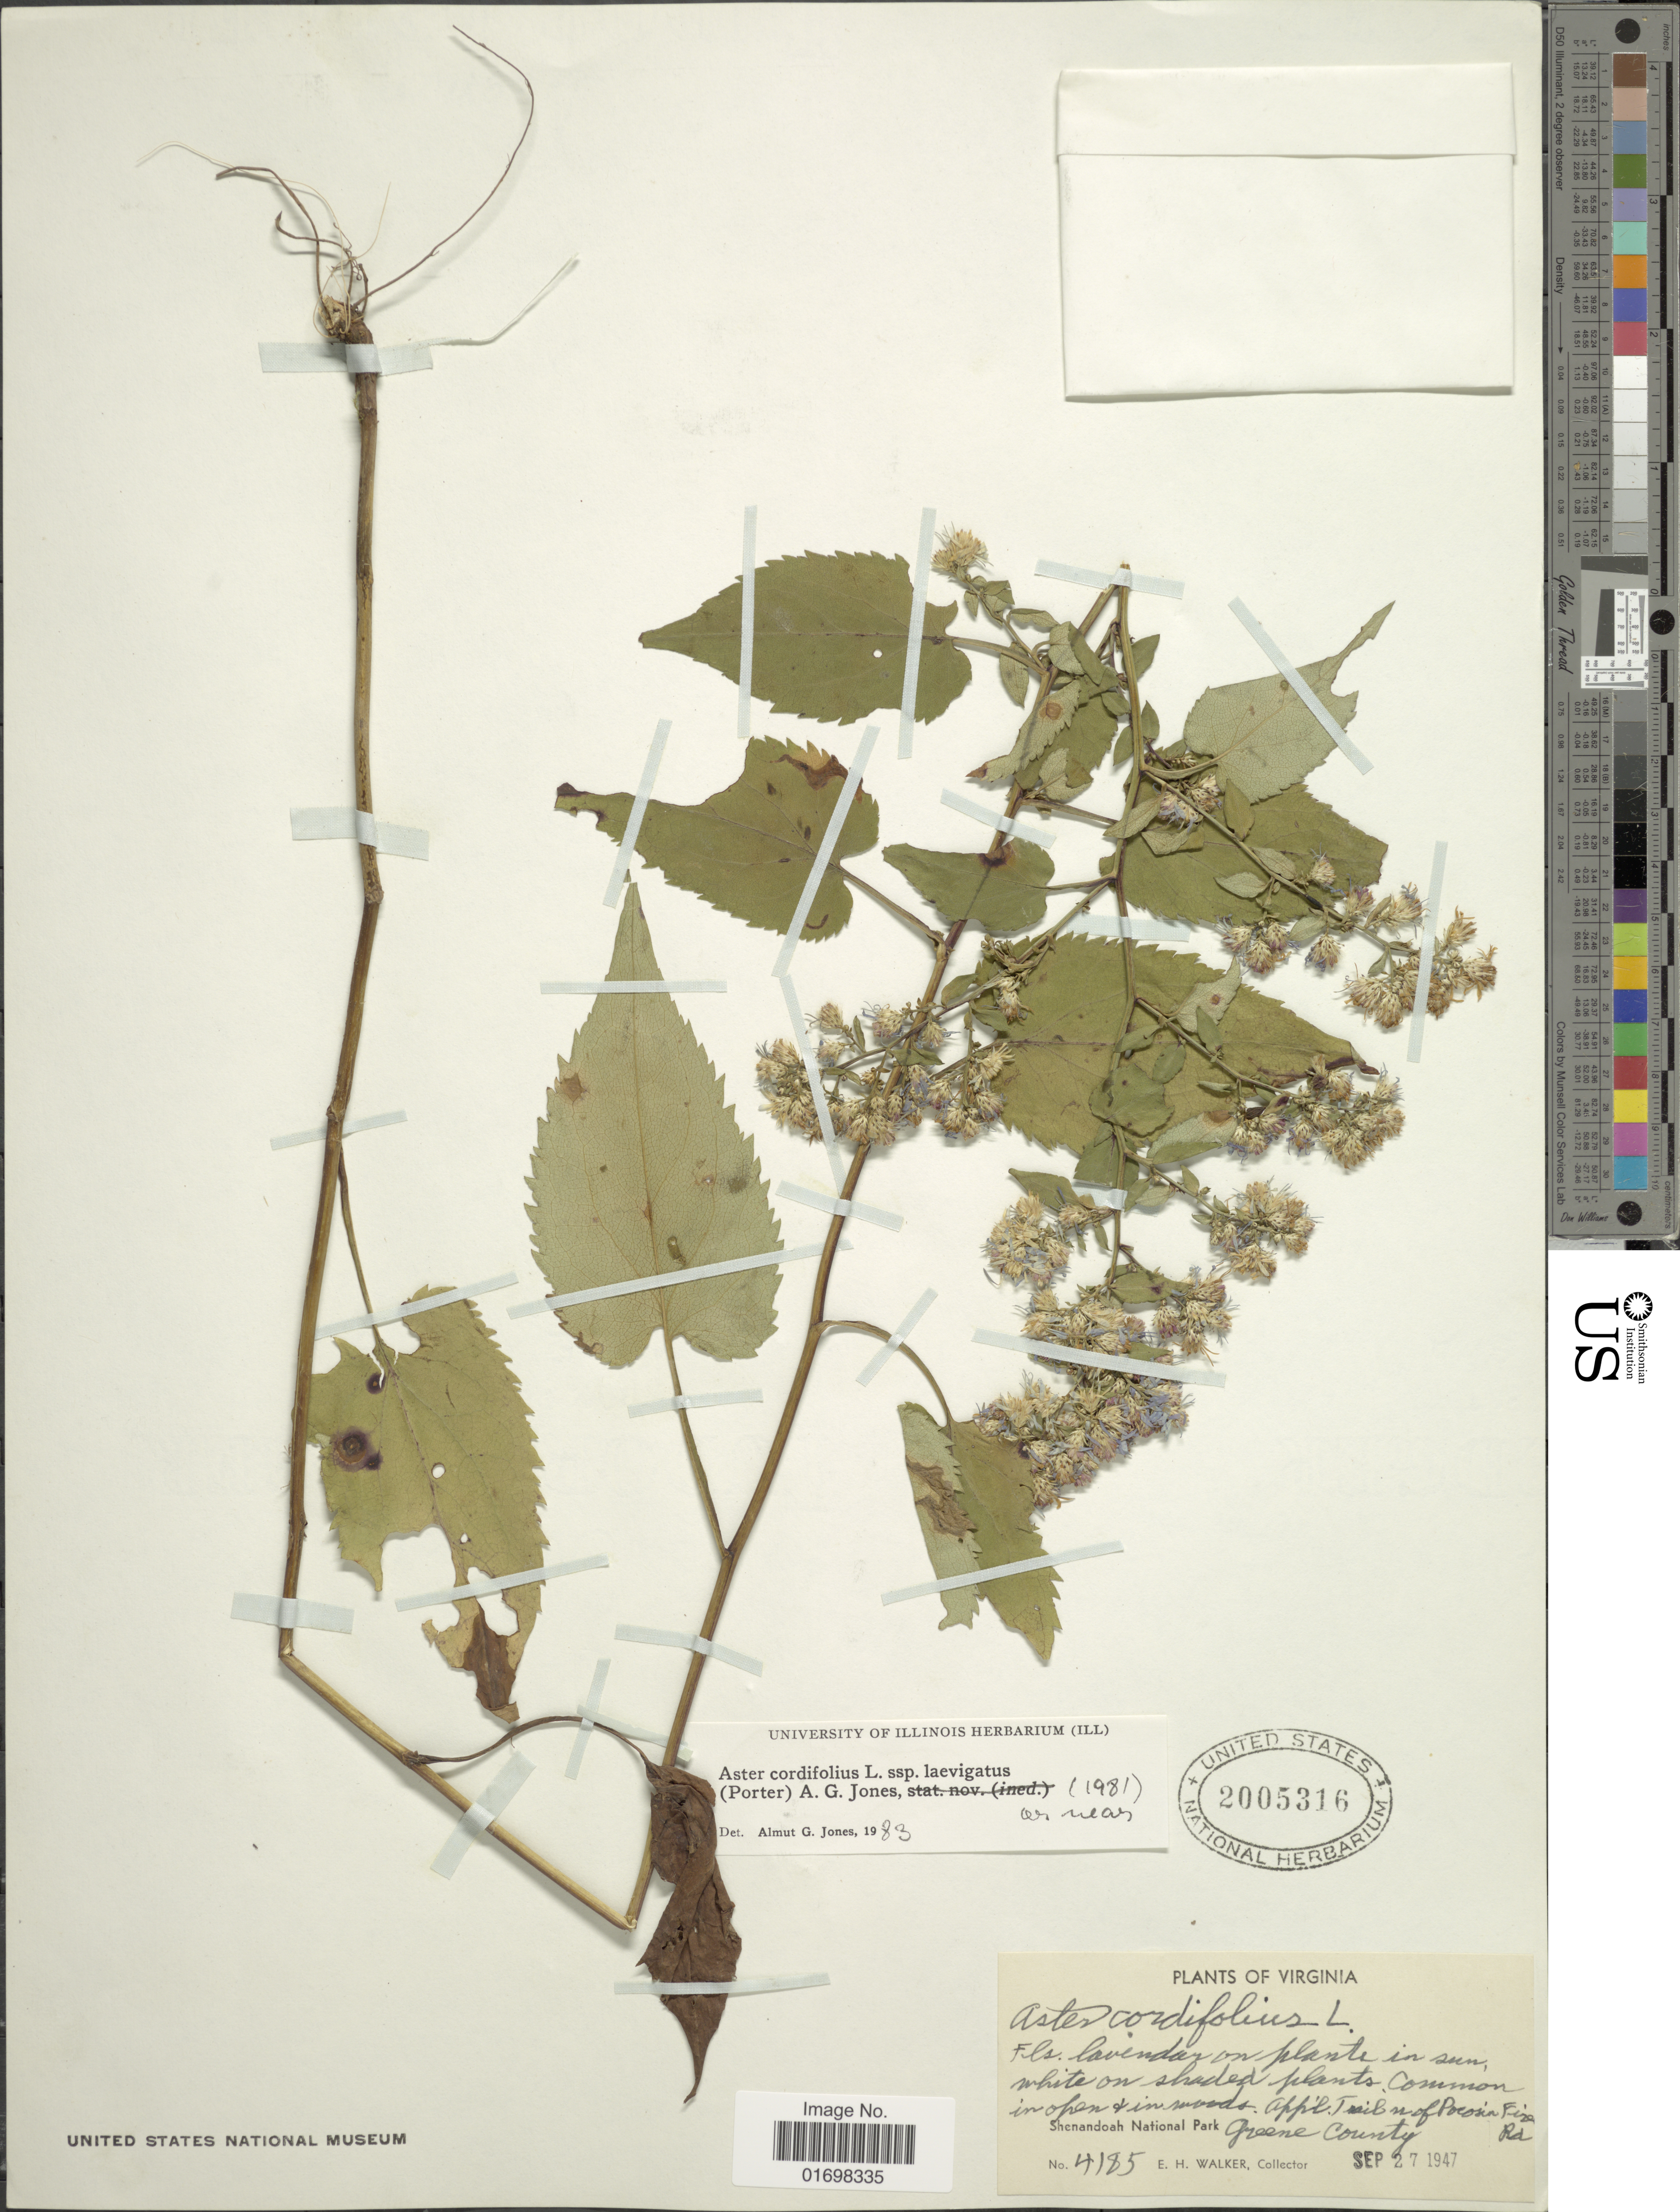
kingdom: Plantae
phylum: Tracheophyta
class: Magnoliopsida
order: Asterales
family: Asteraceae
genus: Symphyotrichum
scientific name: Symphyotrichum lowrieanum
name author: (Porter) G.L. Nesom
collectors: E. H. Walker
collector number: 4185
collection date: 1947-09-27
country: United States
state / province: Virginia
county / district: Greene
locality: Virginia. App'l Trail n of Pocosin Fire Rd., Shenandoah National Park Greene County.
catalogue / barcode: US 2005316